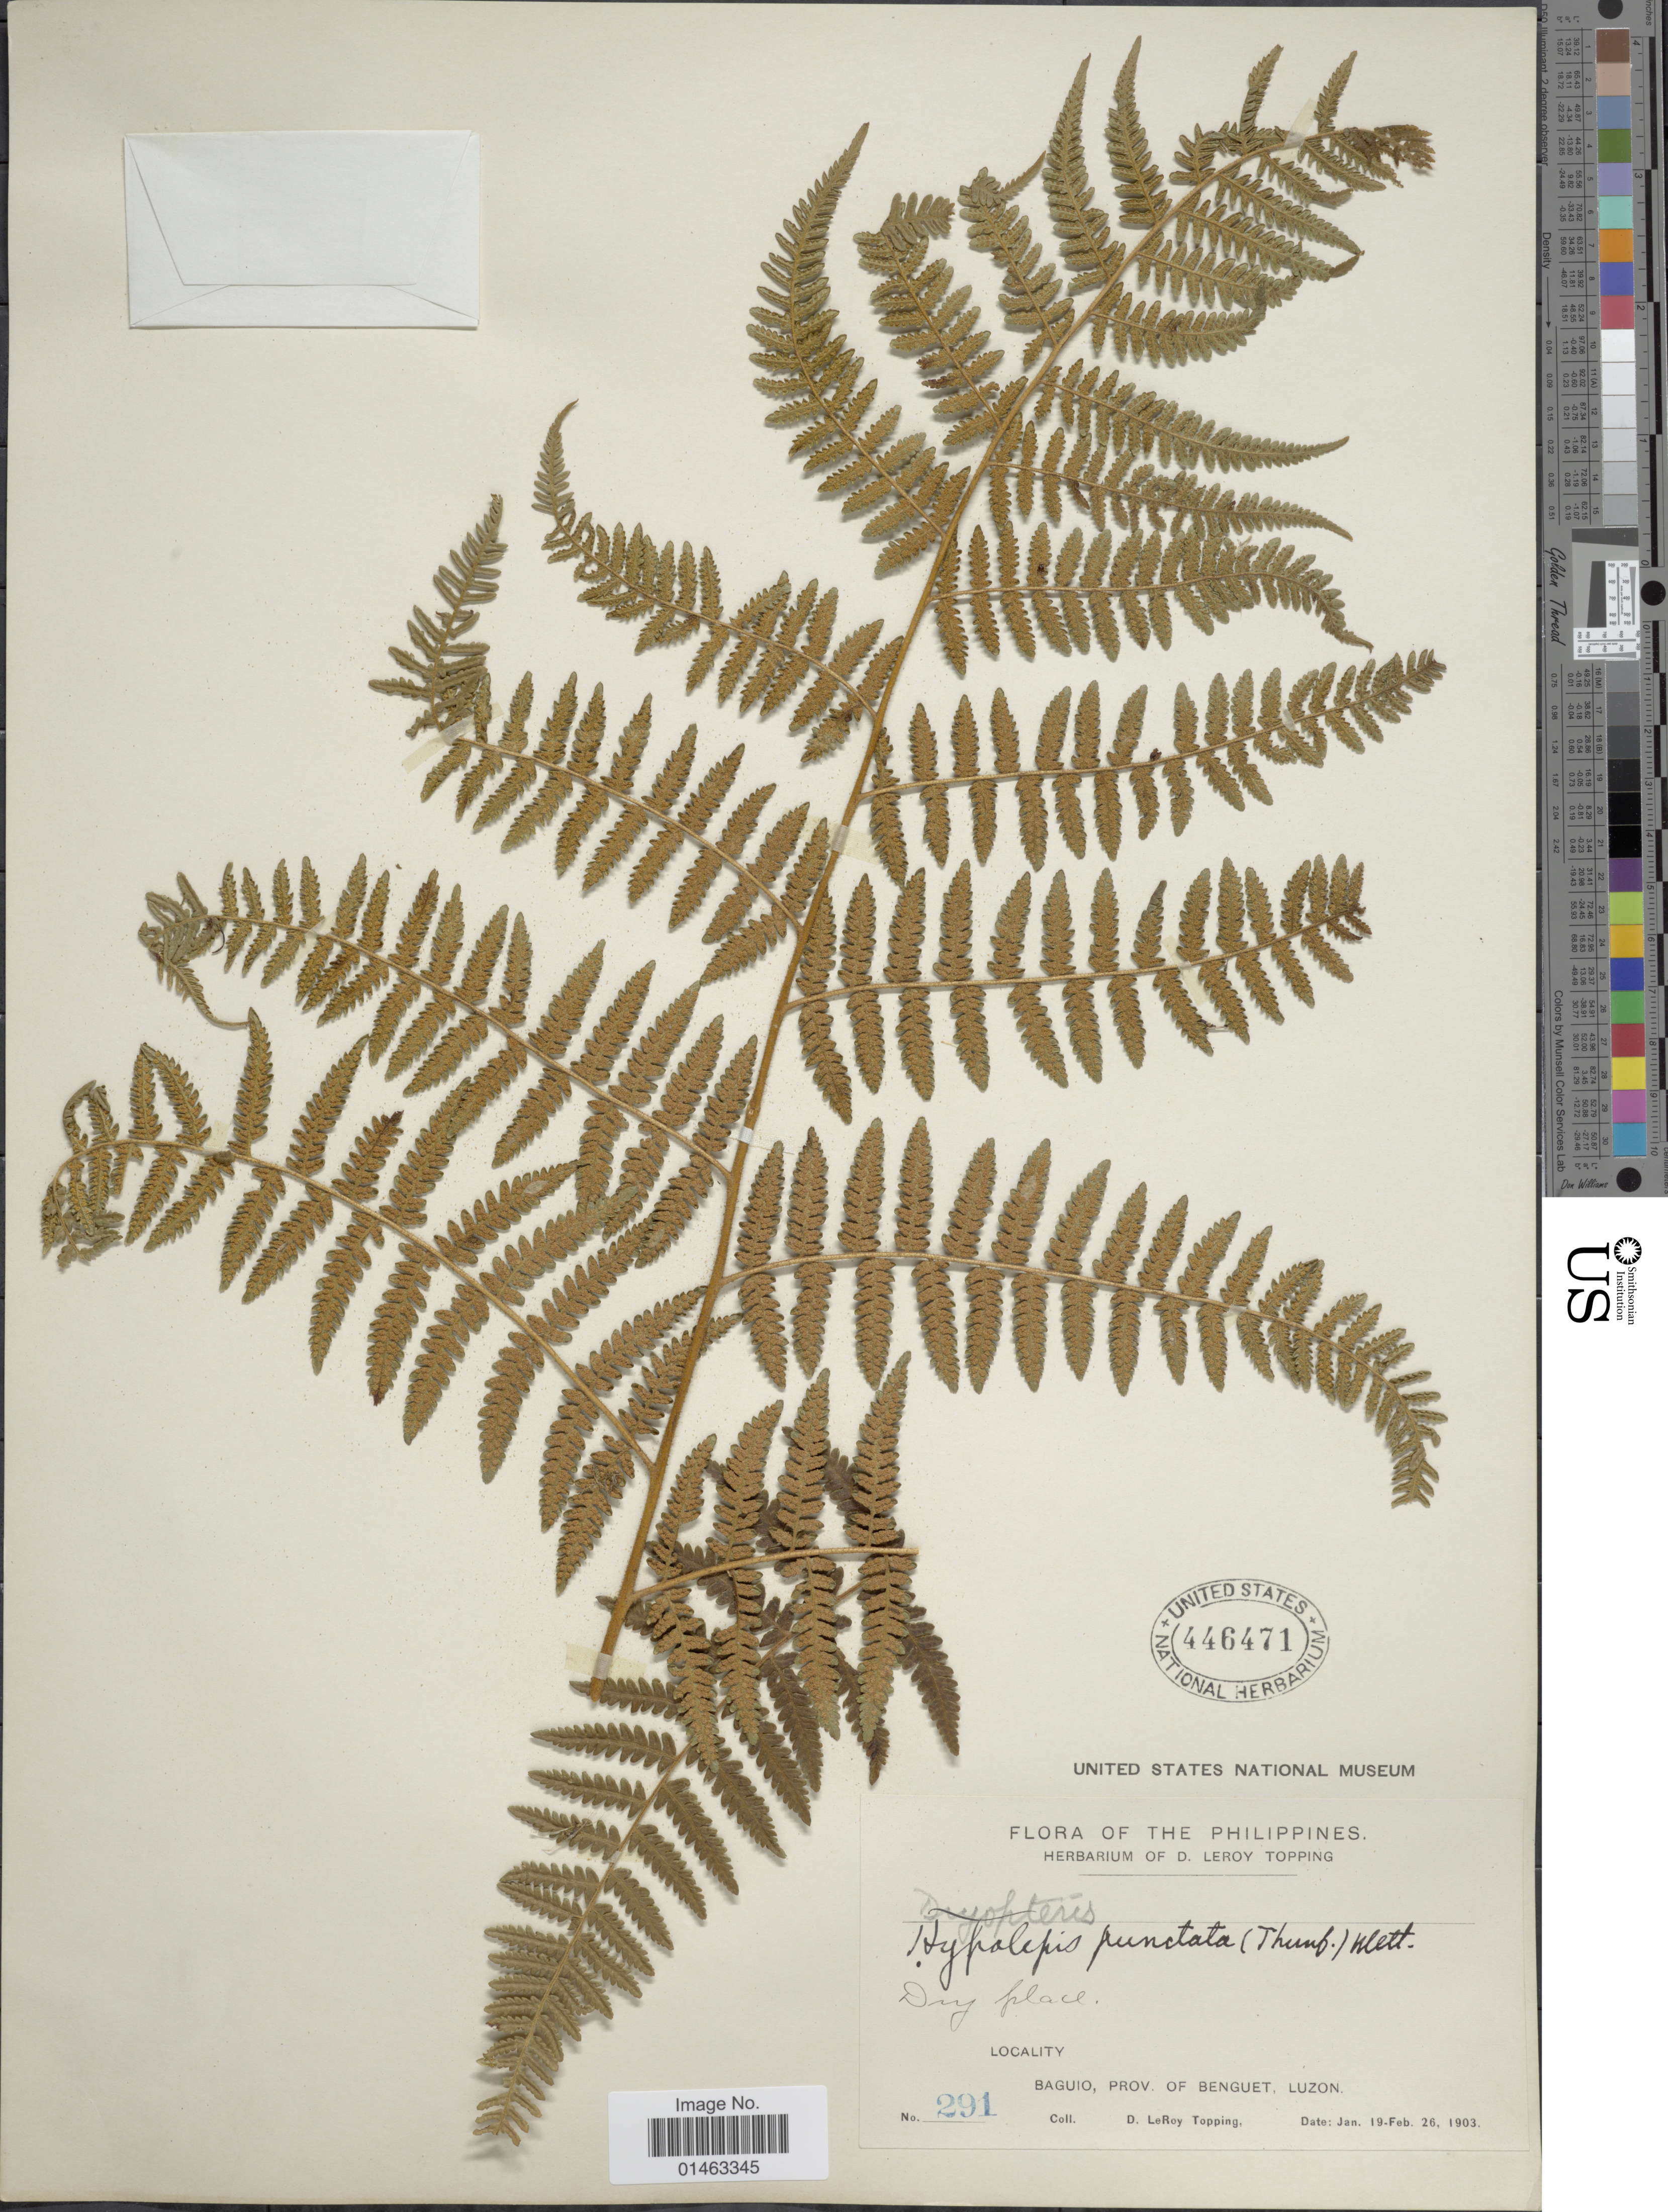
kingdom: Plantae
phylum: Tracheophyta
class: Polypodiopsida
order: Polypodiales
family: Dennstaedtiaceae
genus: Hypolepis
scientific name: Hypolepis punctata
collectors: D. L. Topping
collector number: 291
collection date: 1903-01-19/1903-02-26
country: Philippines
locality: Baguio, Prov. of Benguet, Luzon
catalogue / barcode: US 446471